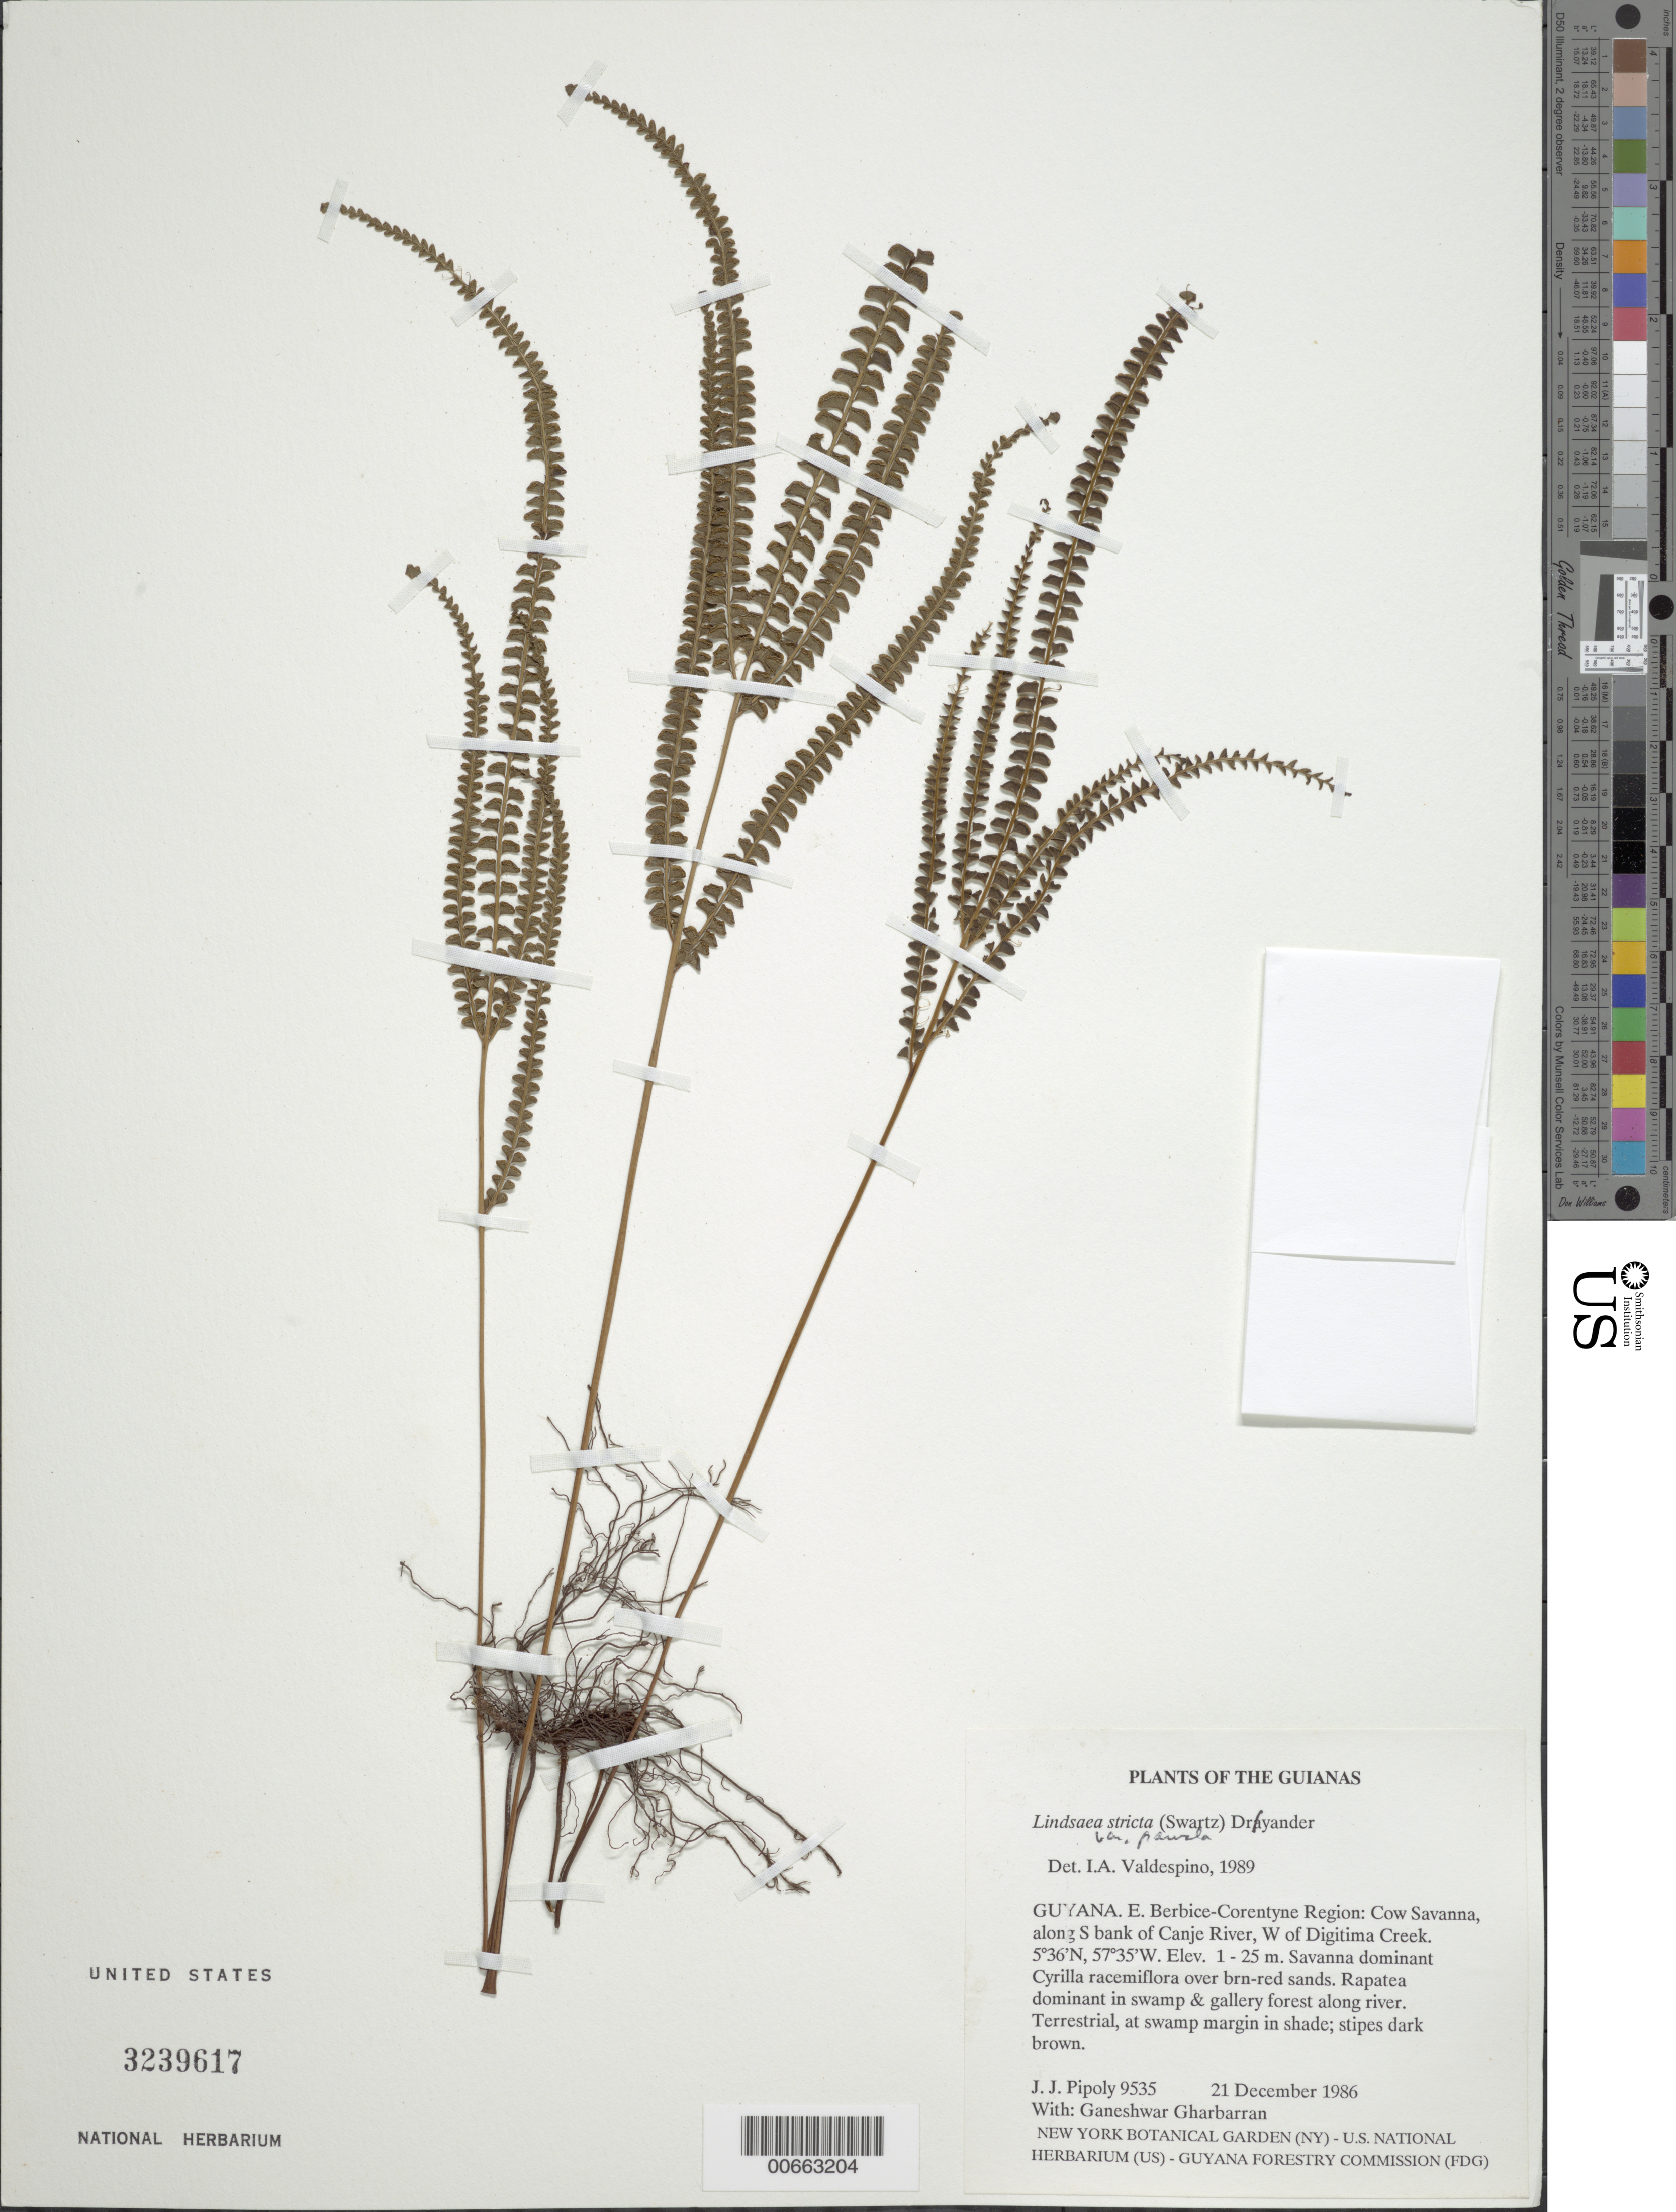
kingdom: Plantae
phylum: Tracheophyta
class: Polypodiopsida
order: Polypodiales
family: Lindsaeaceae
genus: Lindsaea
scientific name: Lindsaea stricta var. parvula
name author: (Fée) K.U. Kramer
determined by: Valdespino, I. A., (PMA), Universidad de Panama (PANAMA)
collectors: J. J. Pipoly & G. Gharbarran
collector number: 9535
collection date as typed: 21 December 1986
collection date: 1986-12-21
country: Guyana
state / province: E. Berbice-Corentyne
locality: Cow savanna, along S bank of Canje River, W of Digitima Creek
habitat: Savanna dominant Cyrilla racemiflora over brn-red sands. Rapatea dominant in swamp & gallery forest along river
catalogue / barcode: US 3239617